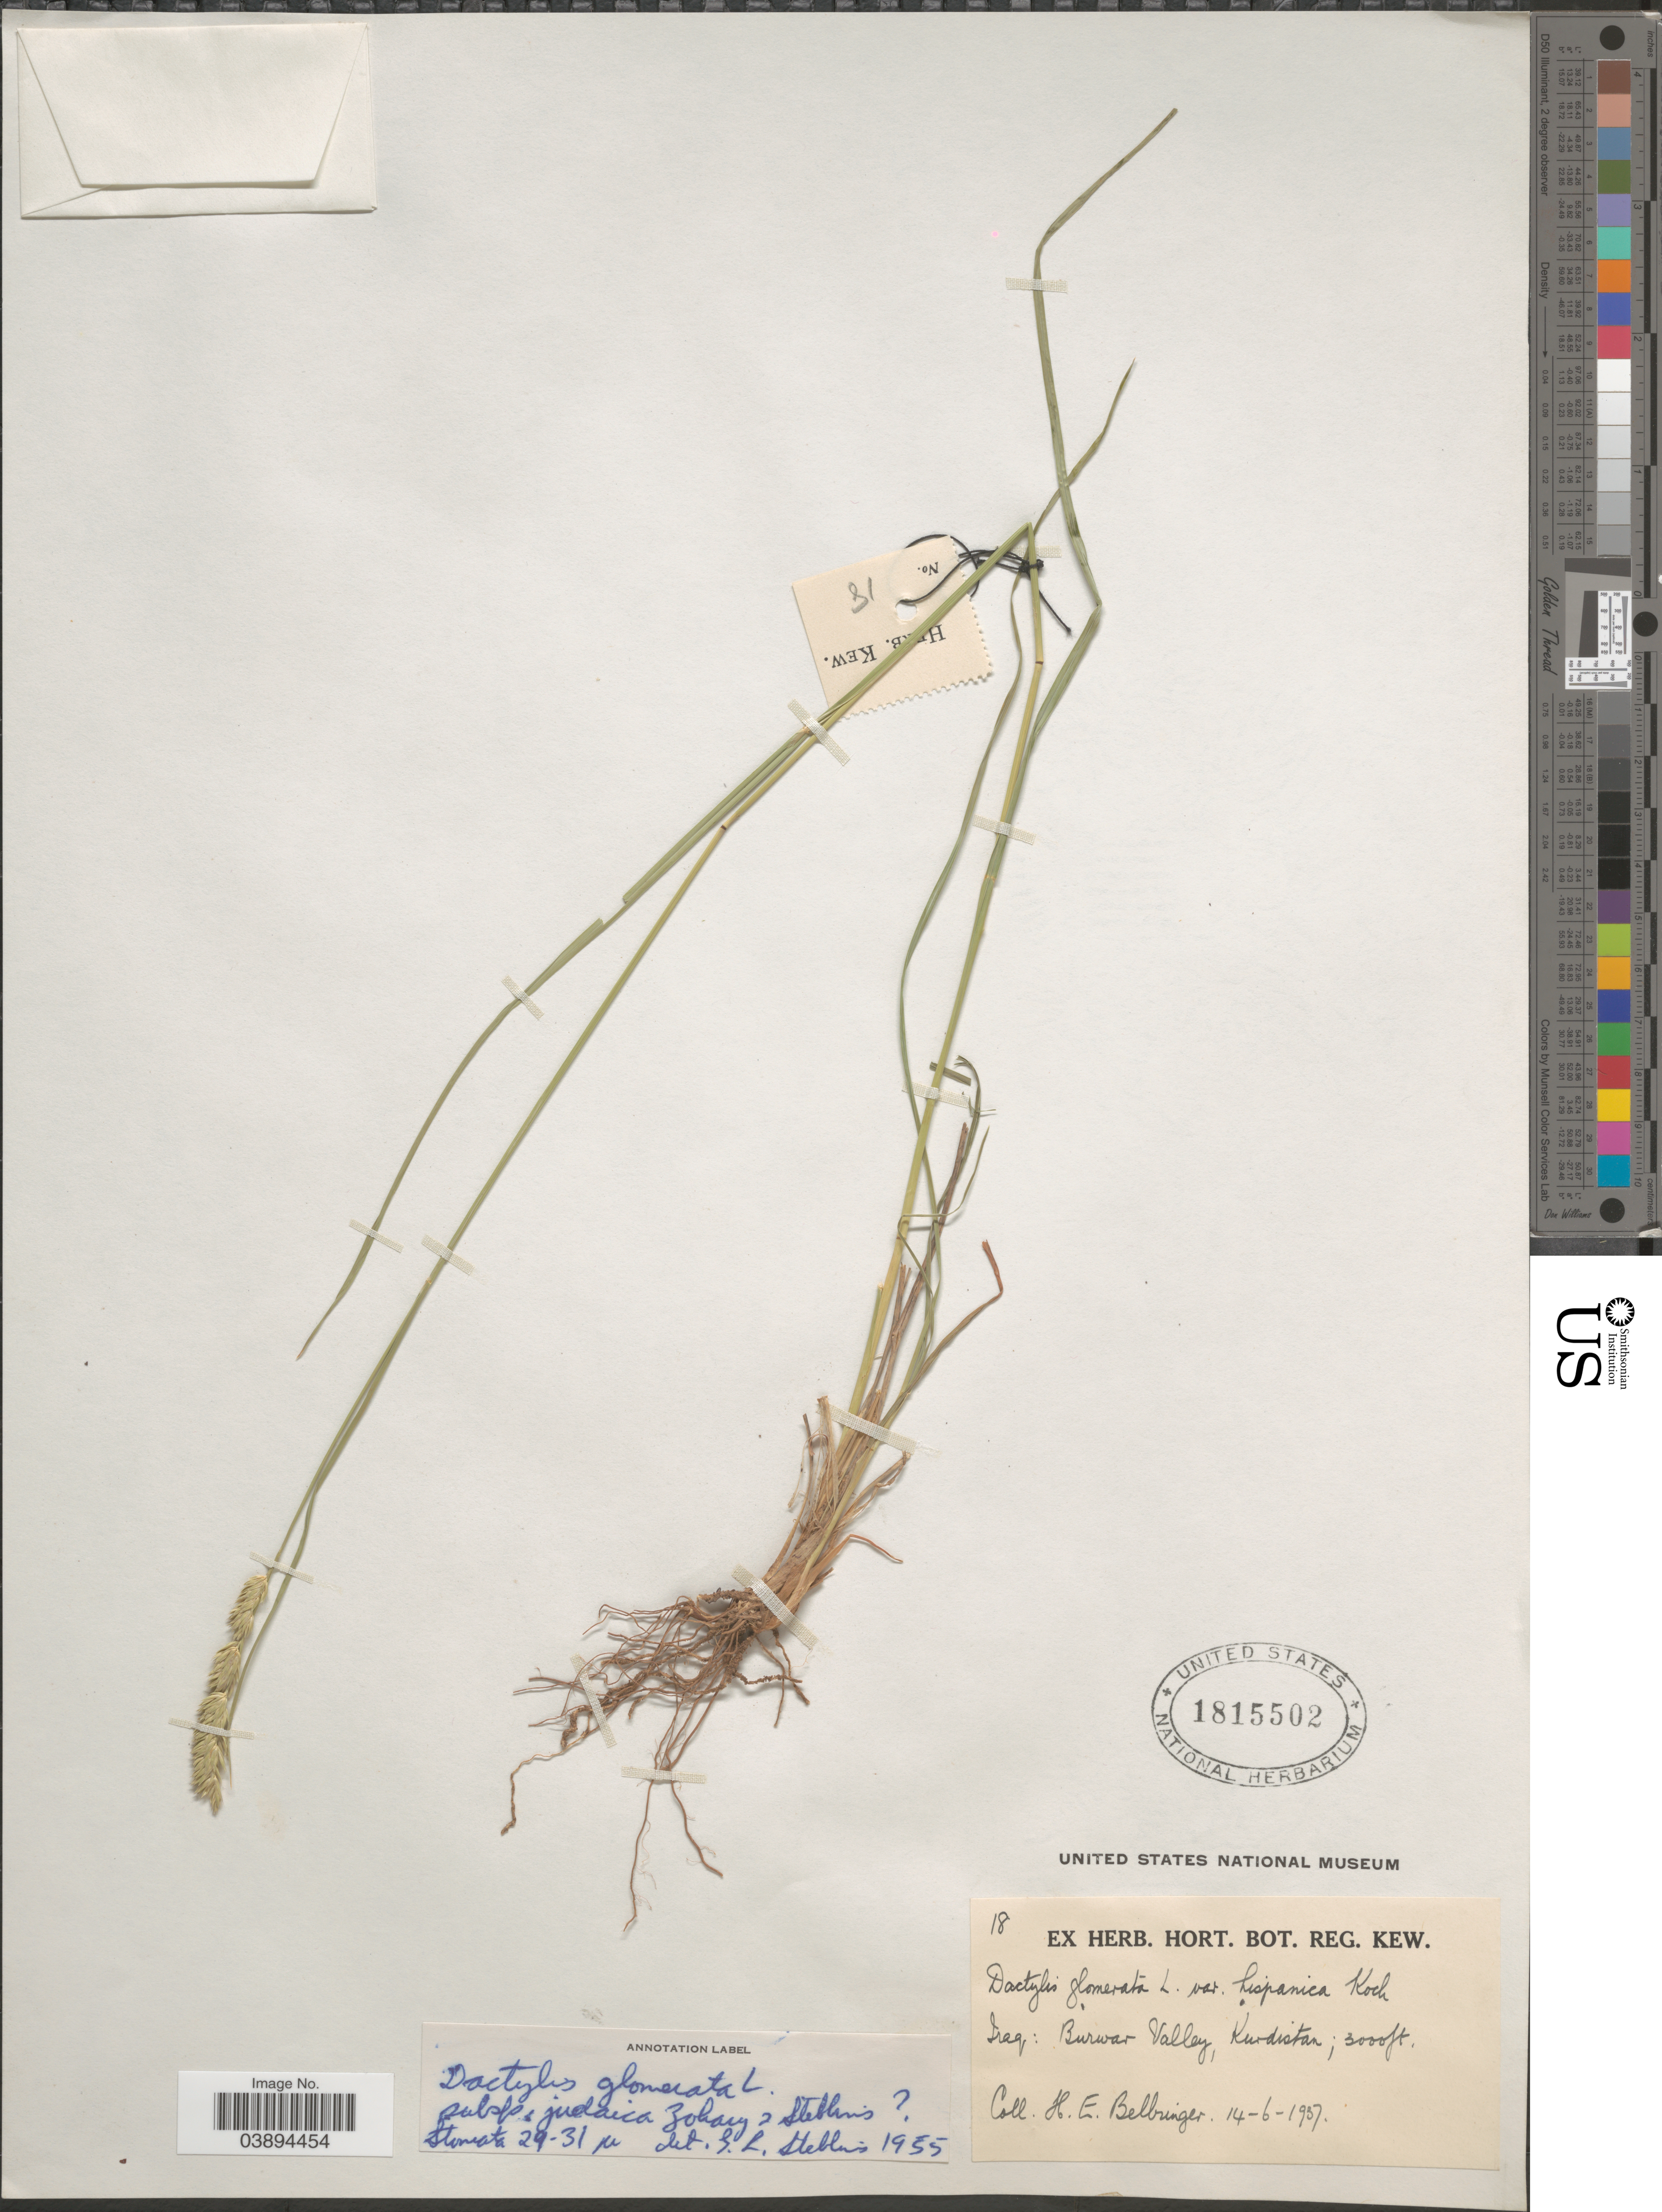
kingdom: Plantae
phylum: Tracheophyta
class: Liliopsida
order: Poales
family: Poaceae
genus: Dactylis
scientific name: Dactylis glomerata subsp. judaica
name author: Stebbins & D.Zohary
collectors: H. Belbinger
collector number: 18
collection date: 1937-06-14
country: Iraq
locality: Burwar Valley, Kurdistan.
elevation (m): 914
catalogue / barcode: US 1815502